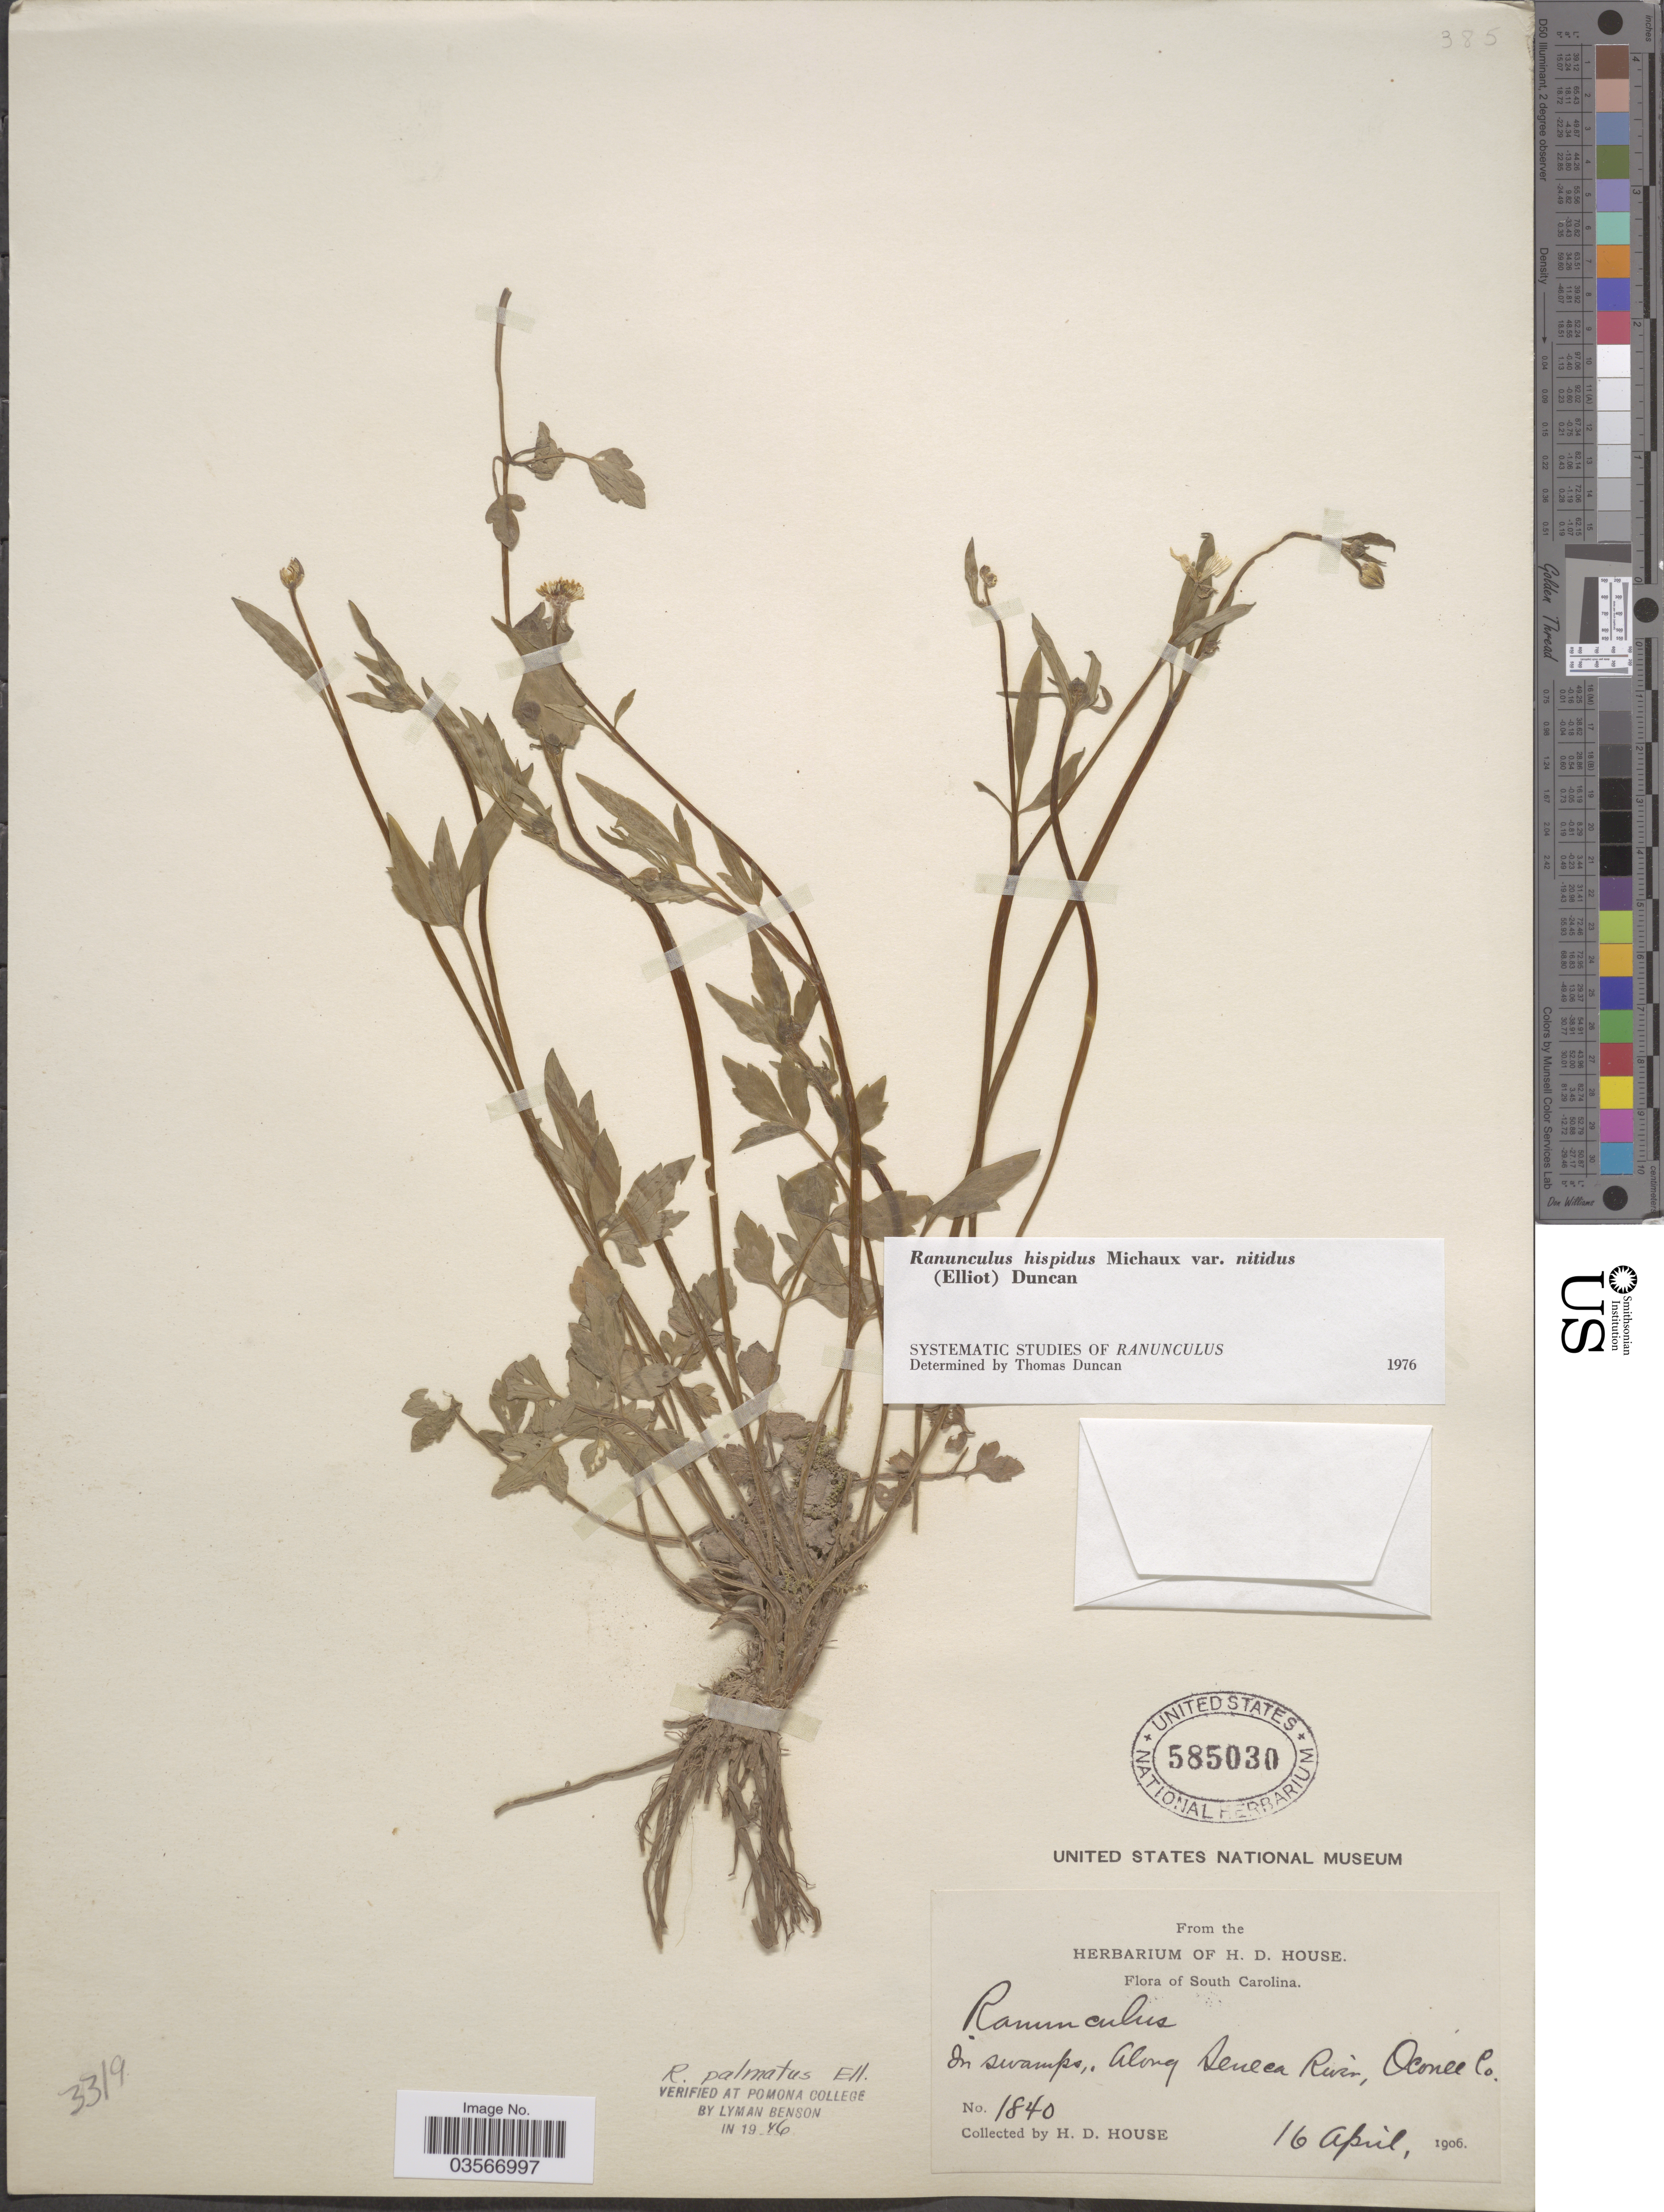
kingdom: Plantae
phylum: Tracheophyta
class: Magnoliopsida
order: Ranunculales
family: Ranunculaceae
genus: Ranunculus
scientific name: Ranunculus hispidus var. nitidus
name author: (Chapm.) T. Duncan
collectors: H. D. House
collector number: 1840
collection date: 1906-04-16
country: United States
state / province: South Carolina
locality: In swamps, Along Seneca River, Oconee Co.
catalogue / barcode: US 585030